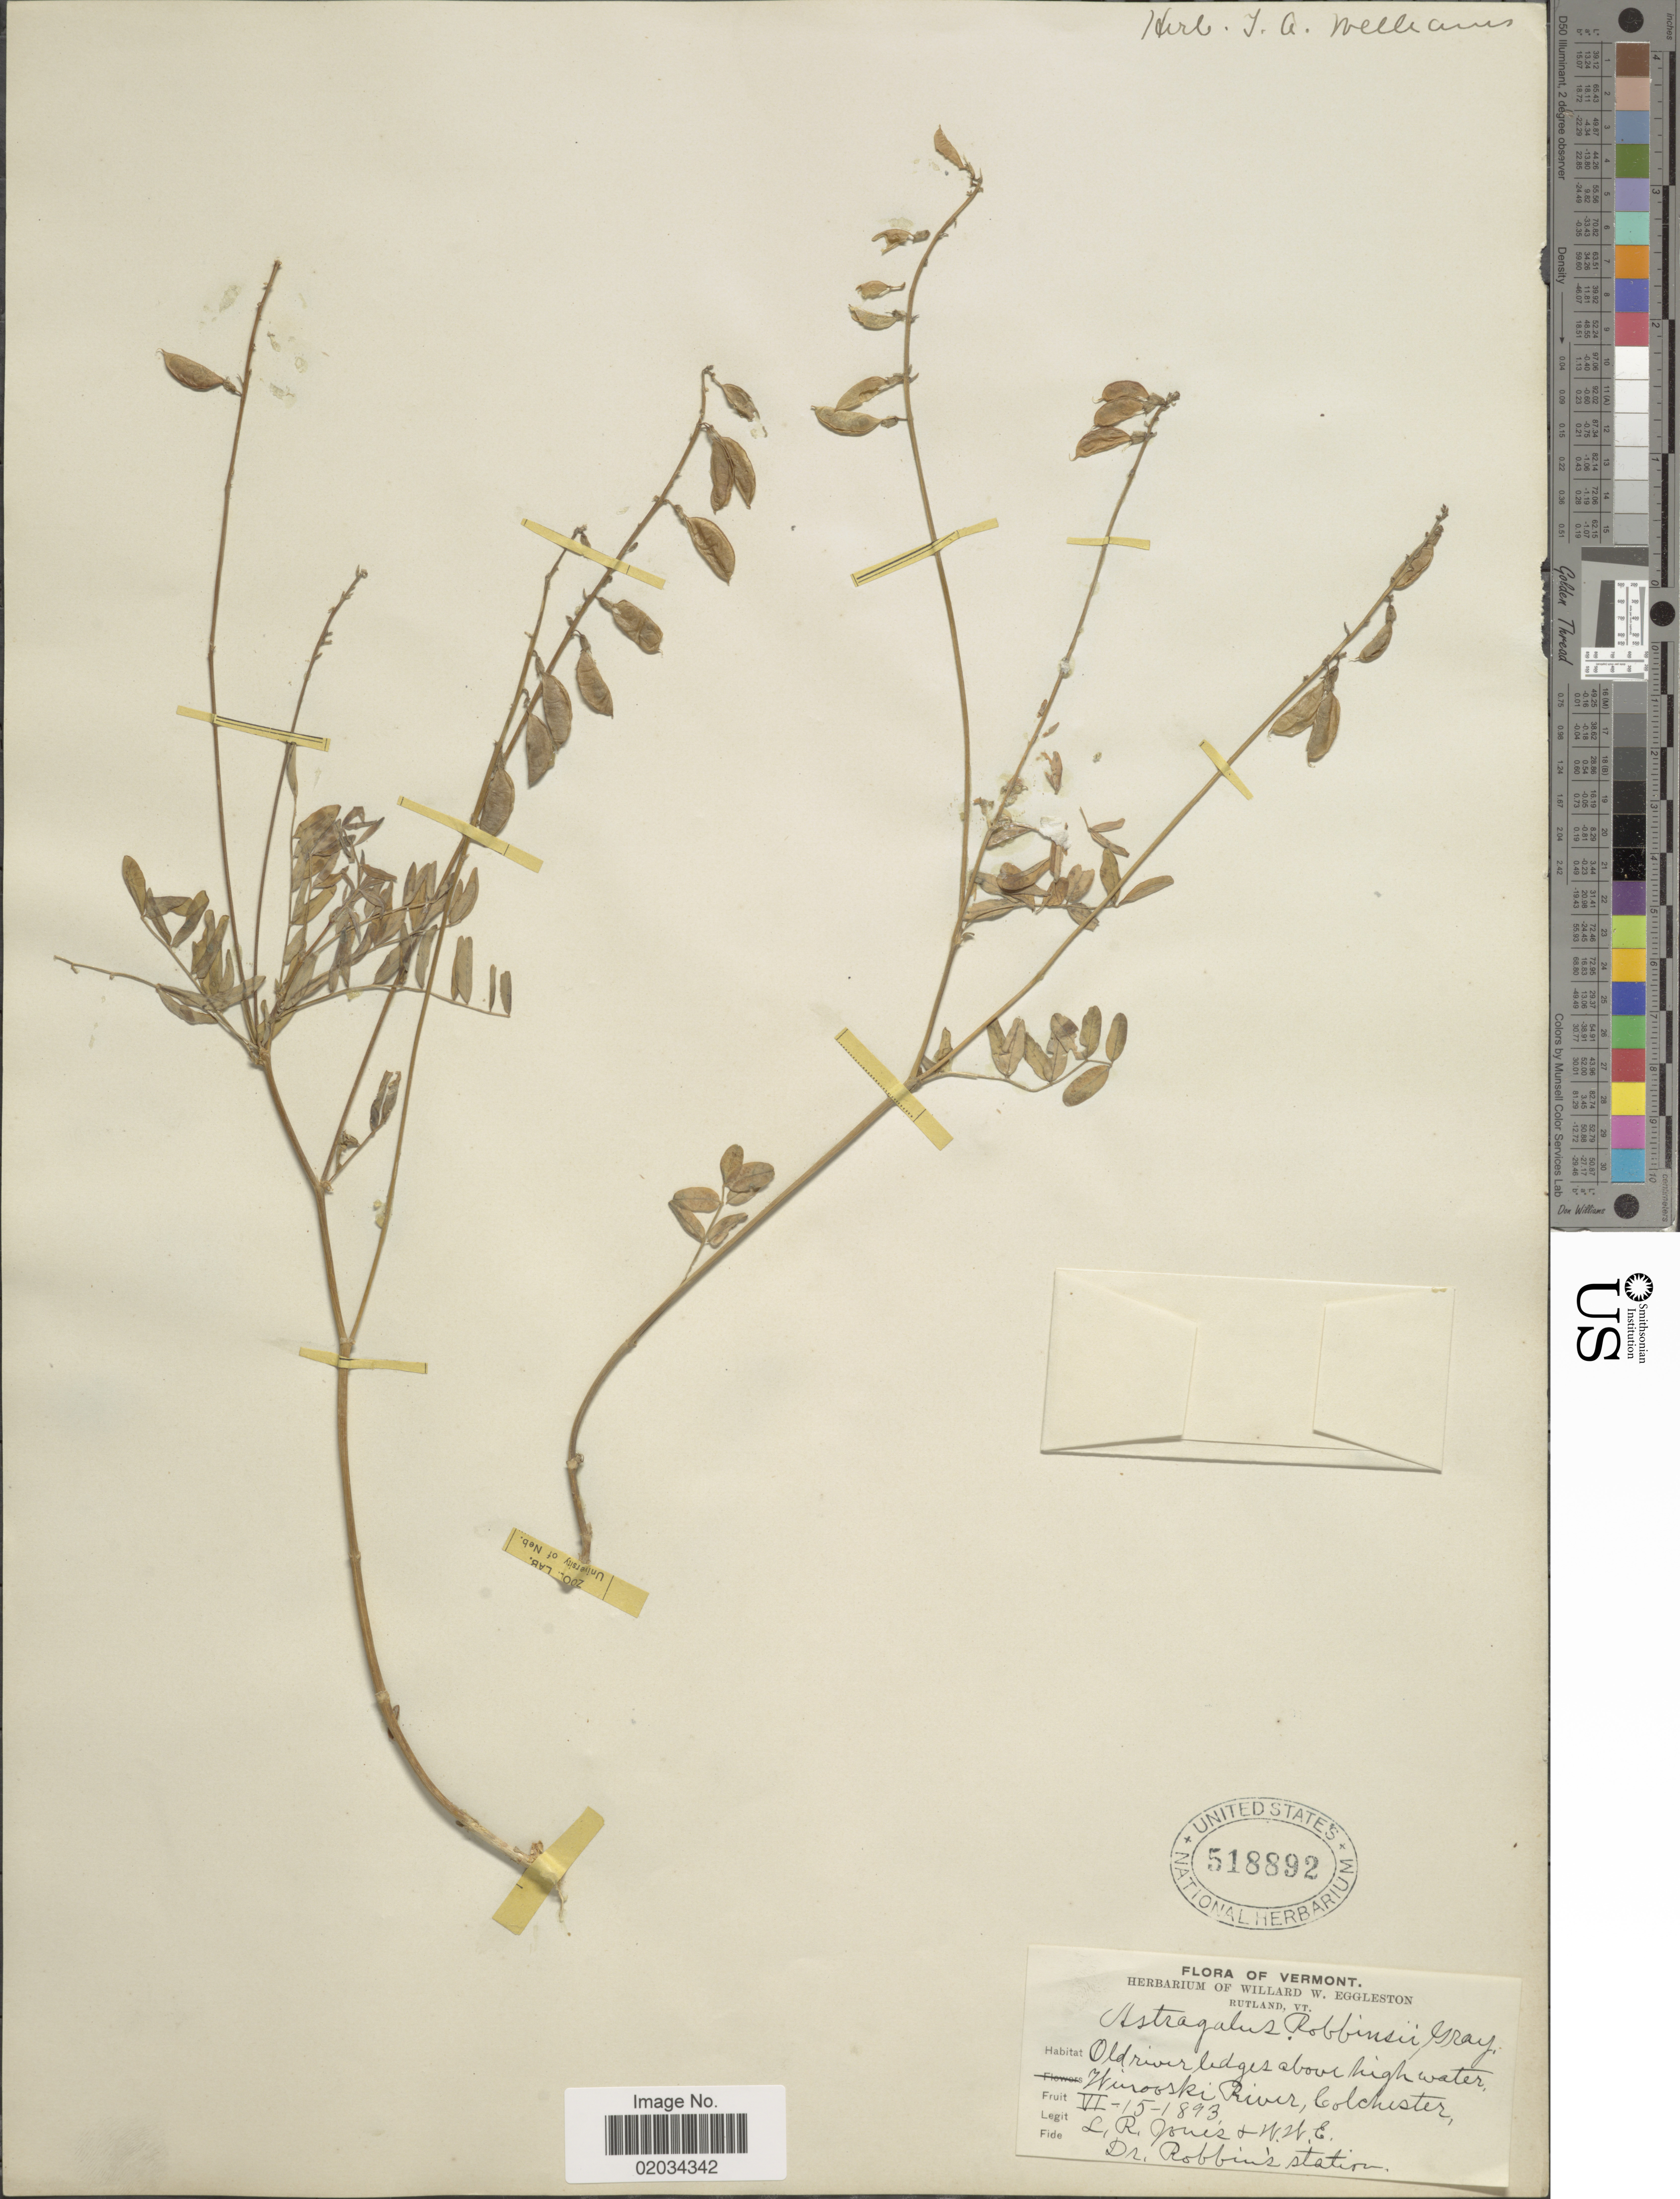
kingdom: Plantae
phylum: Tracheophyta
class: Magnoliopsida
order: Fabales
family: Fabaceae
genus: Astragalus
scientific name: Astragalus robbinsii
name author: (Oakes) A. Gray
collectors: L. R. Jones & W. W. Eggleston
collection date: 1893-06-15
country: United States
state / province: Vermont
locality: Winooski River, Colchester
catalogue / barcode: US 518892